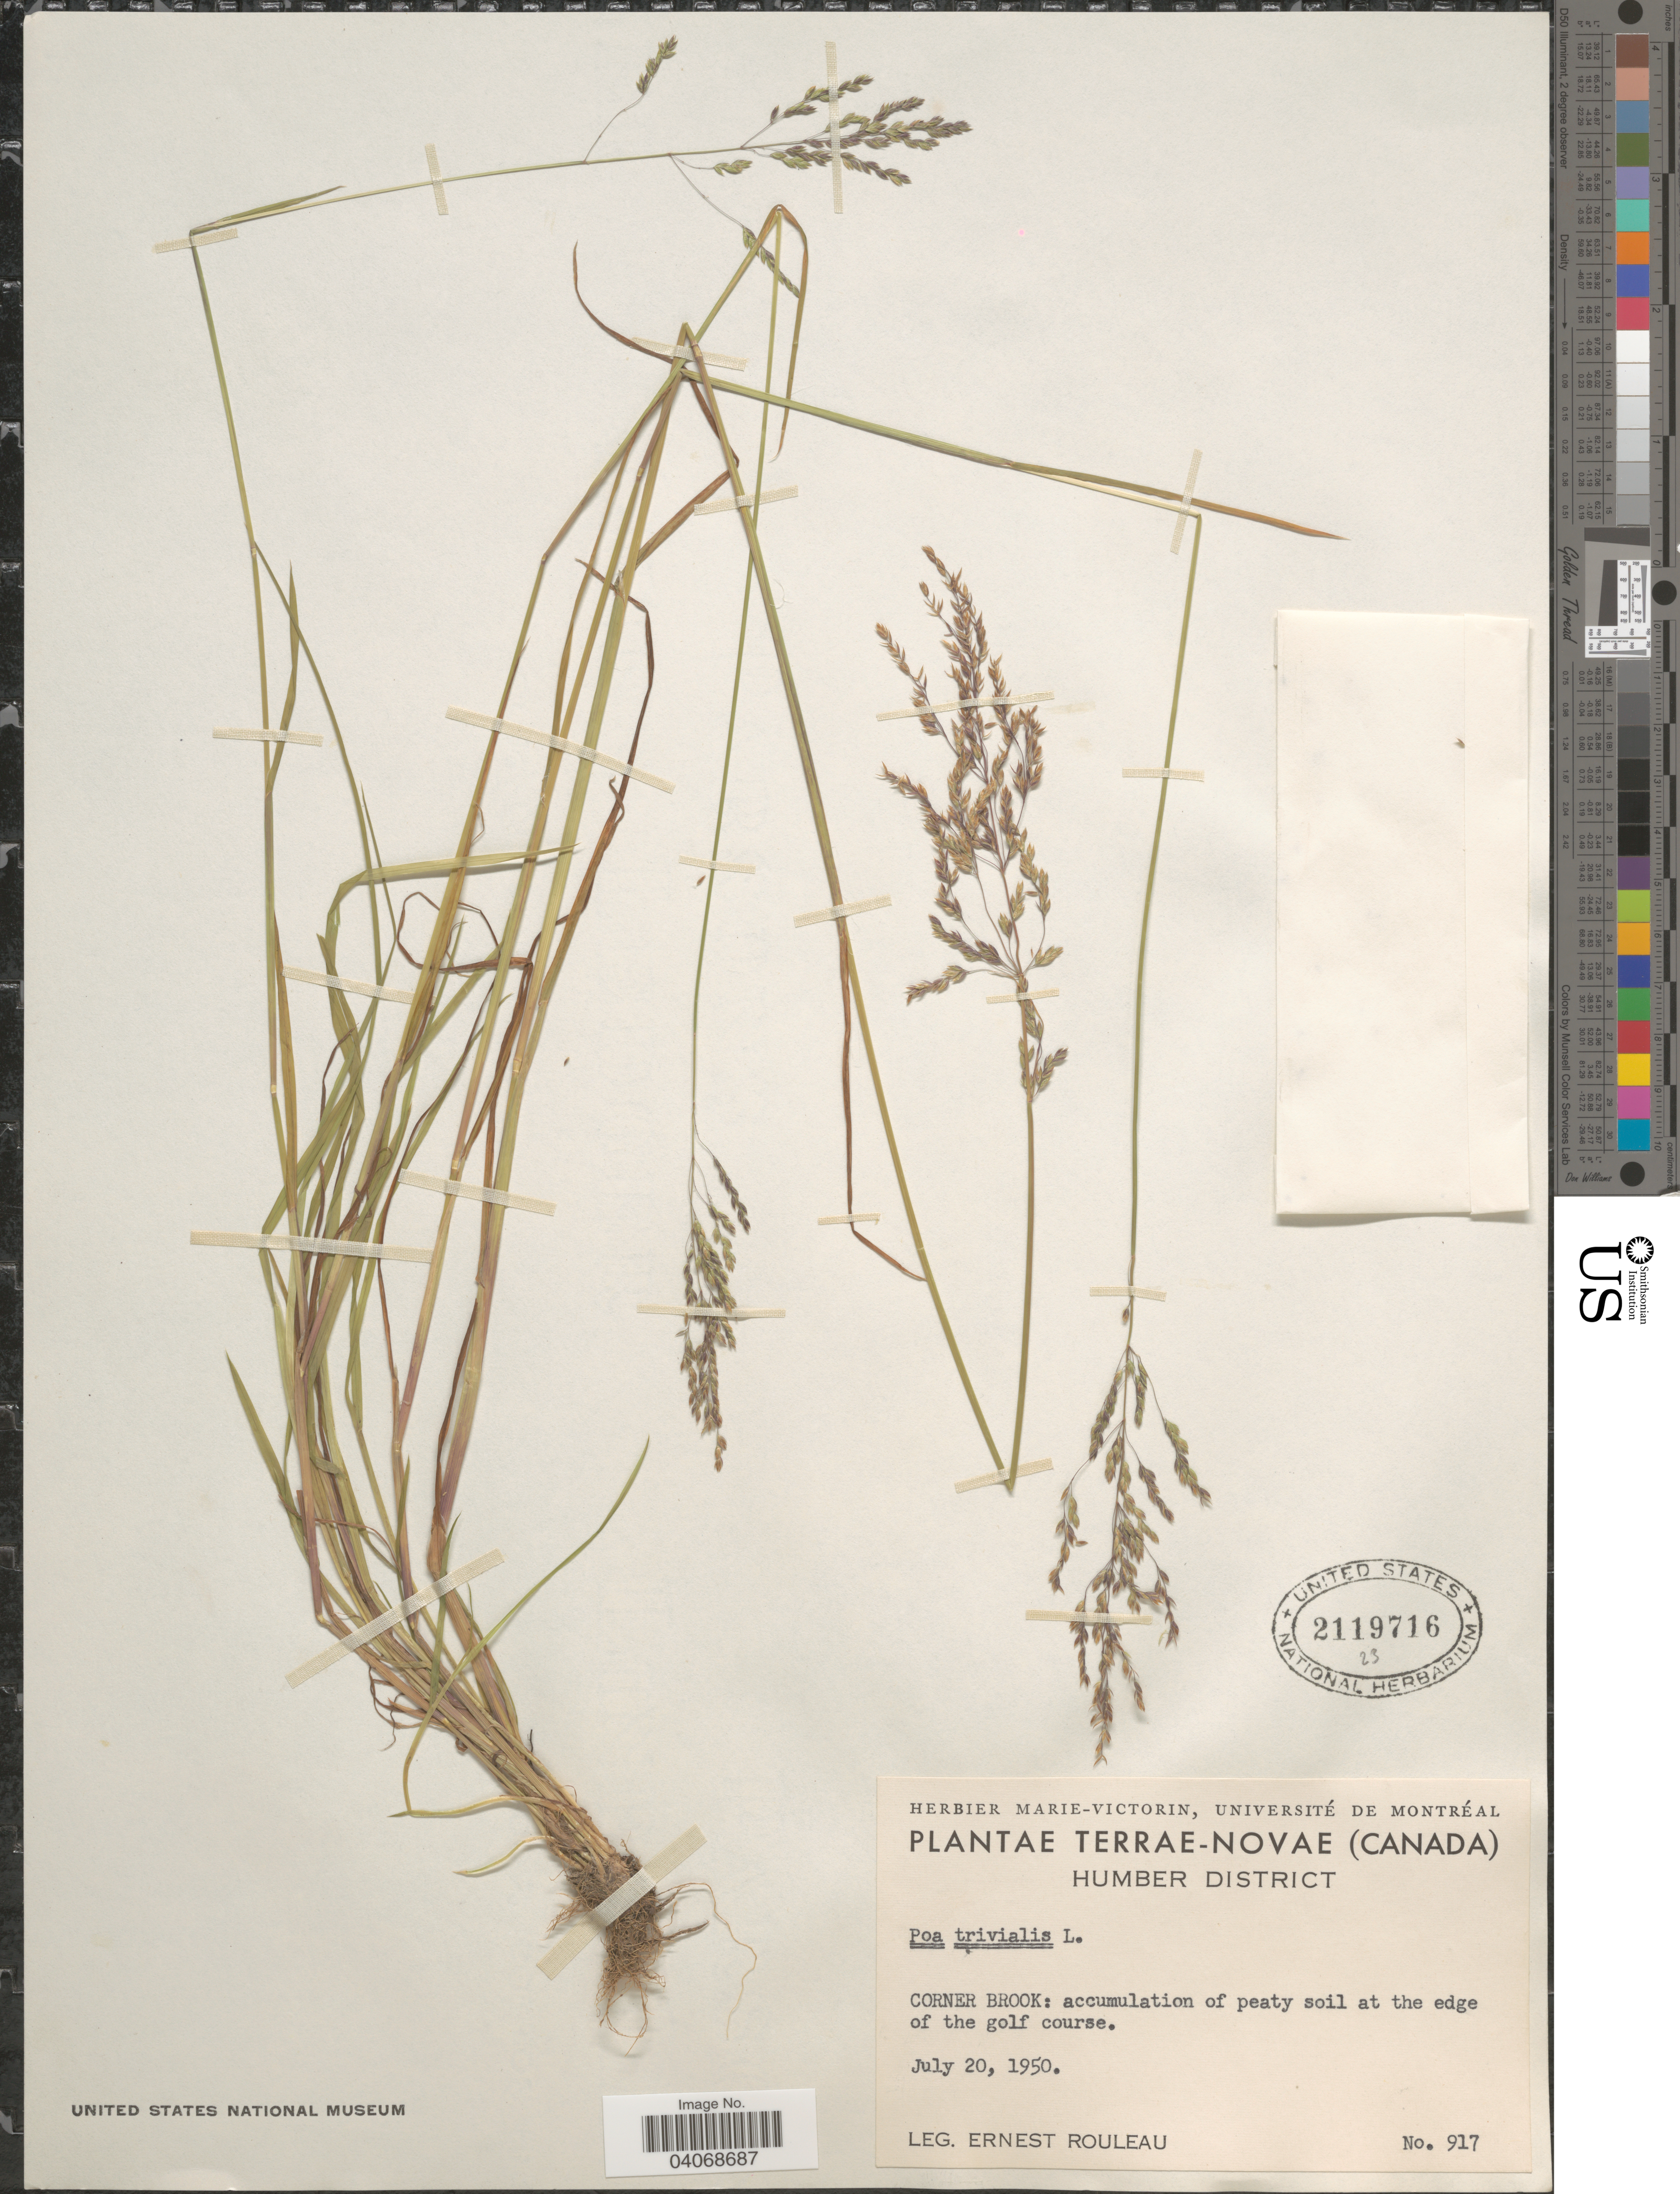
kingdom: Plantae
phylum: Tracheophyta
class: Liliopsida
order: Poales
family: Poaceae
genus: Poa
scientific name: Poa trivialis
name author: L.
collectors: J. Rouleau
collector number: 917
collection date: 1950-07-20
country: Canada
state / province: Newfoundland and Labrador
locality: Terrae-Novae. Humber District. Corner Brook: accumulation of peaty soil at the edge of the golf course.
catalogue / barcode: US 2119716